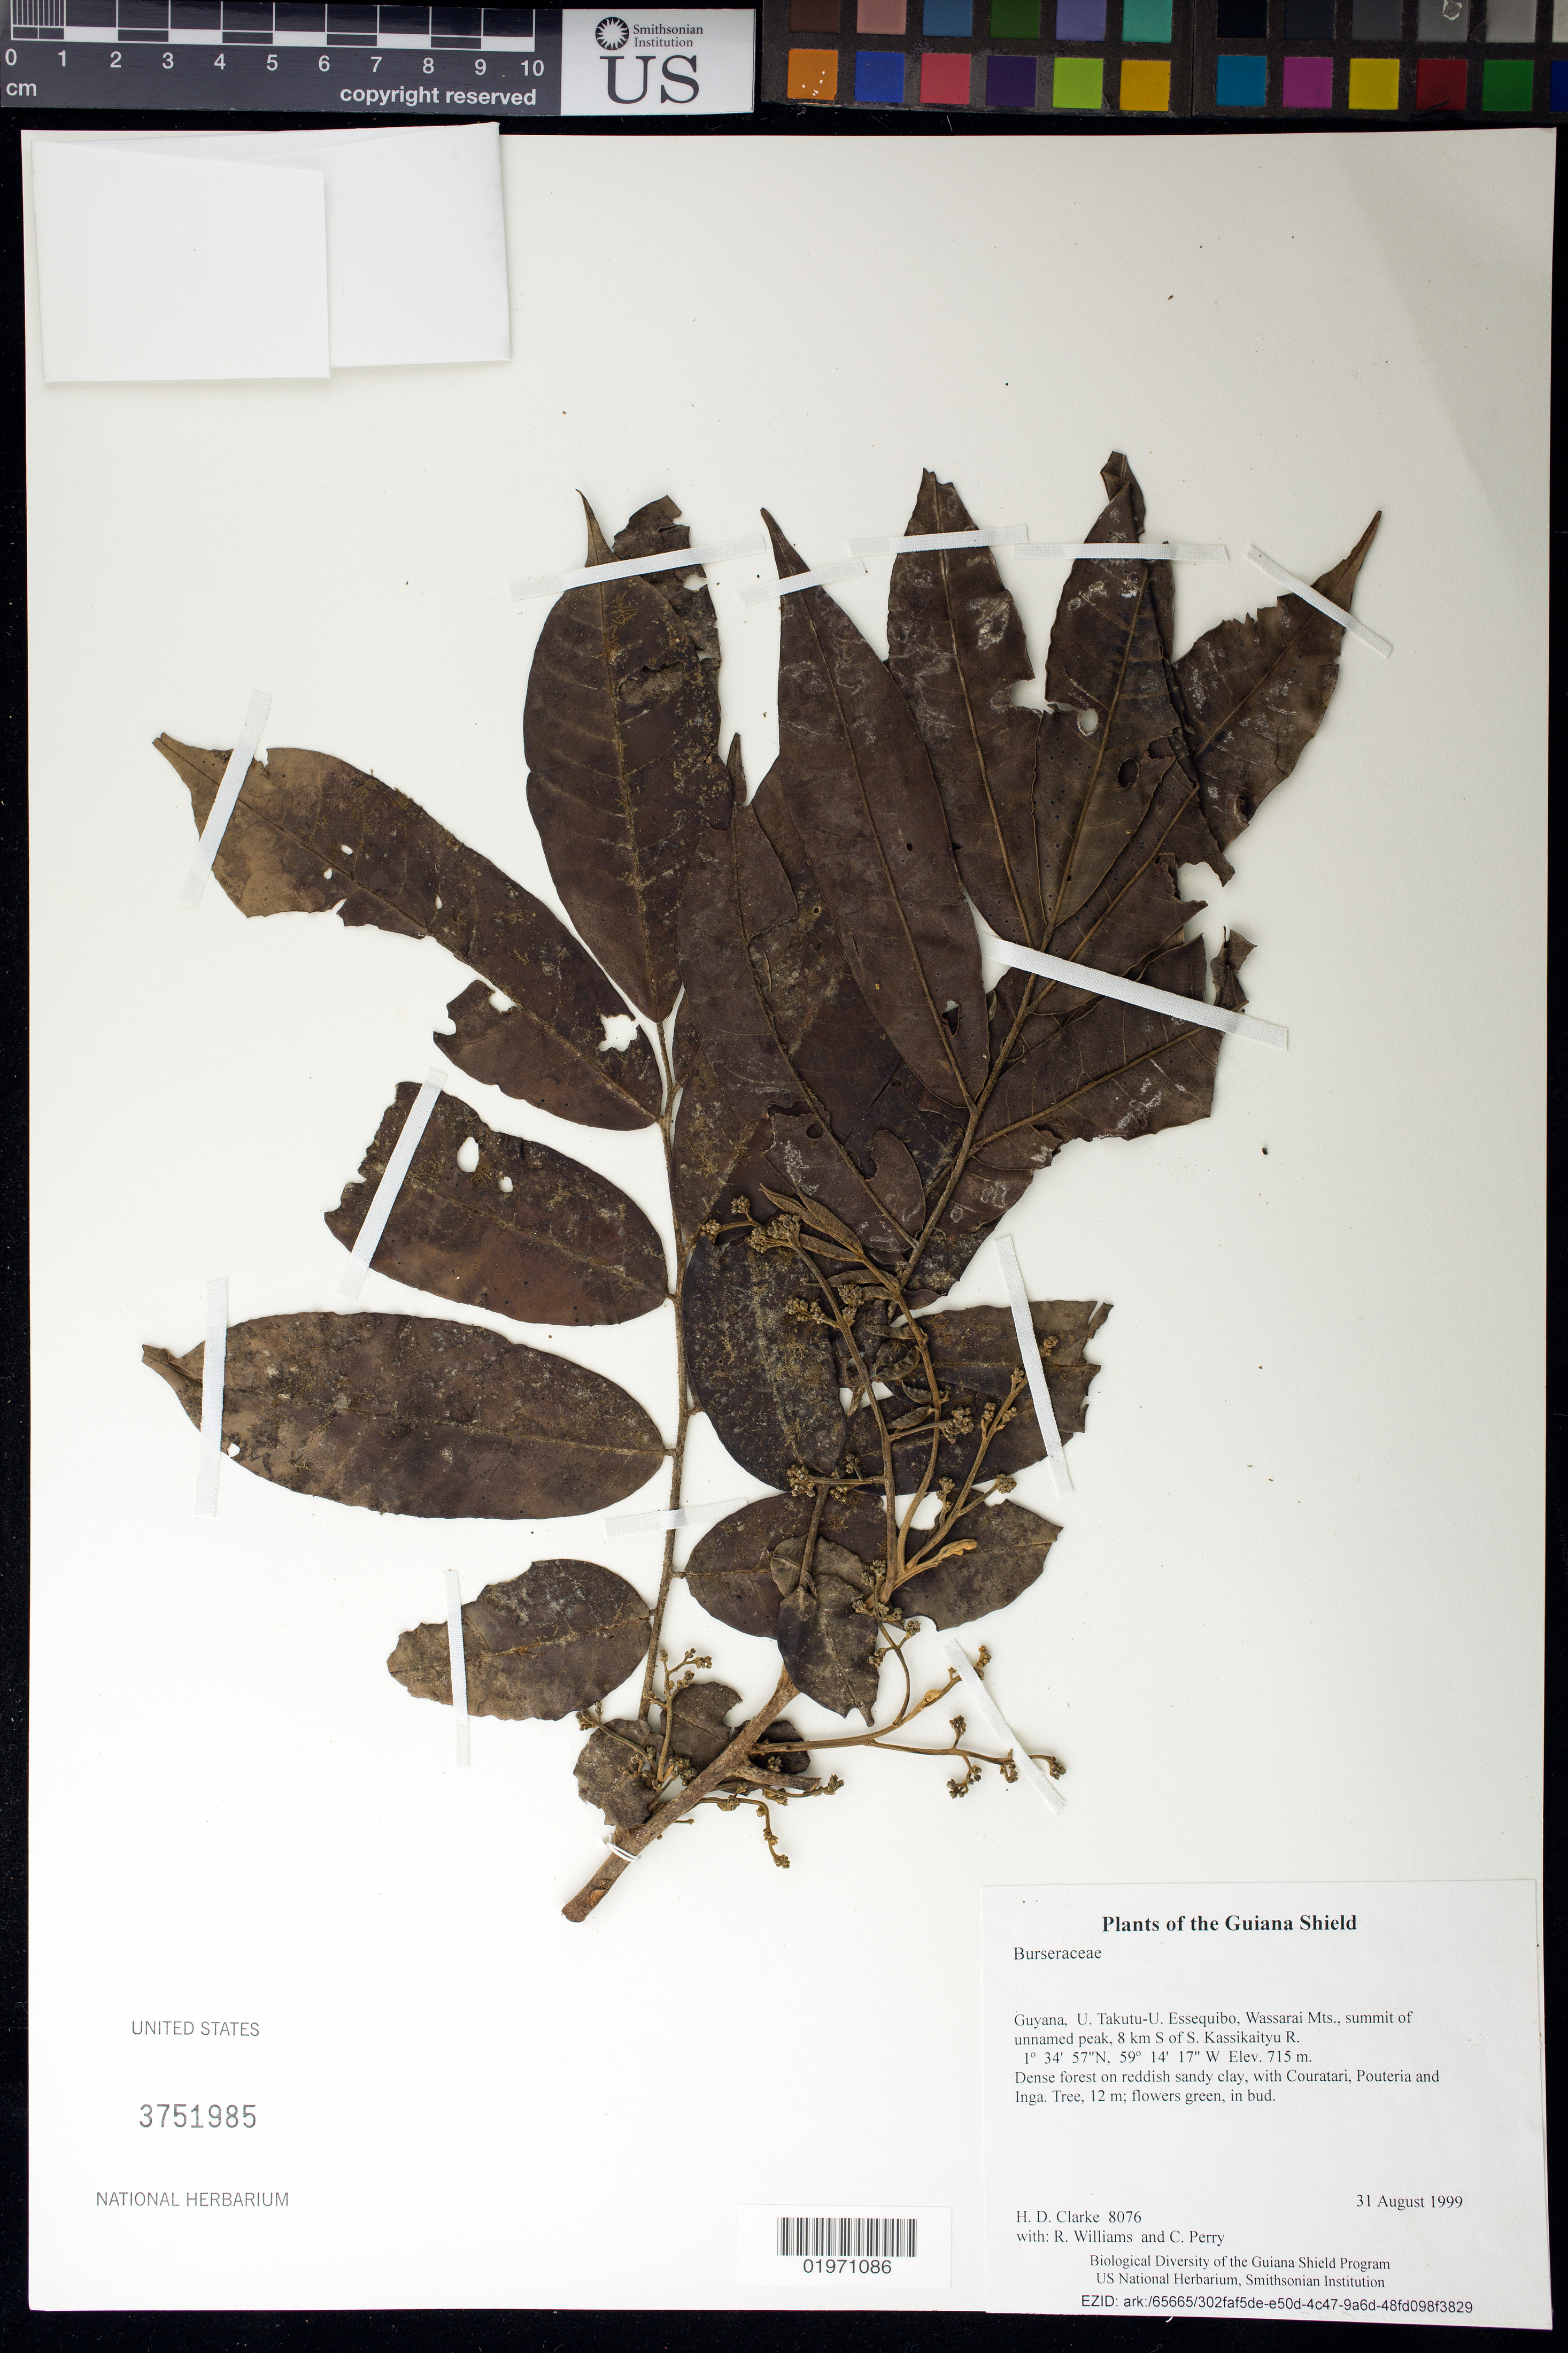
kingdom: Plantae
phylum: Tracheophyta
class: Magnoliopsida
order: Sapindales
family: Meliaceae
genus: Trichilia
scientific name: Trichilia sp.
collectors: H. D. Clarke, R. Williams & C. Perry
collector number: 8076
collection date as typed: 31 August 1999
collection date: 1999-08-31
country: Guyana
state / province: U. Takutu-U. Essequibo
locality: Wassarai Mts., summit of unnamed peak, 8 km S of S. Kassikaityu R.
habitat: Dense forest on reddish sandy clay, with Couratari, Pouteria and Inga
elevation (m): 715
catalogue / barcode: US 3751985